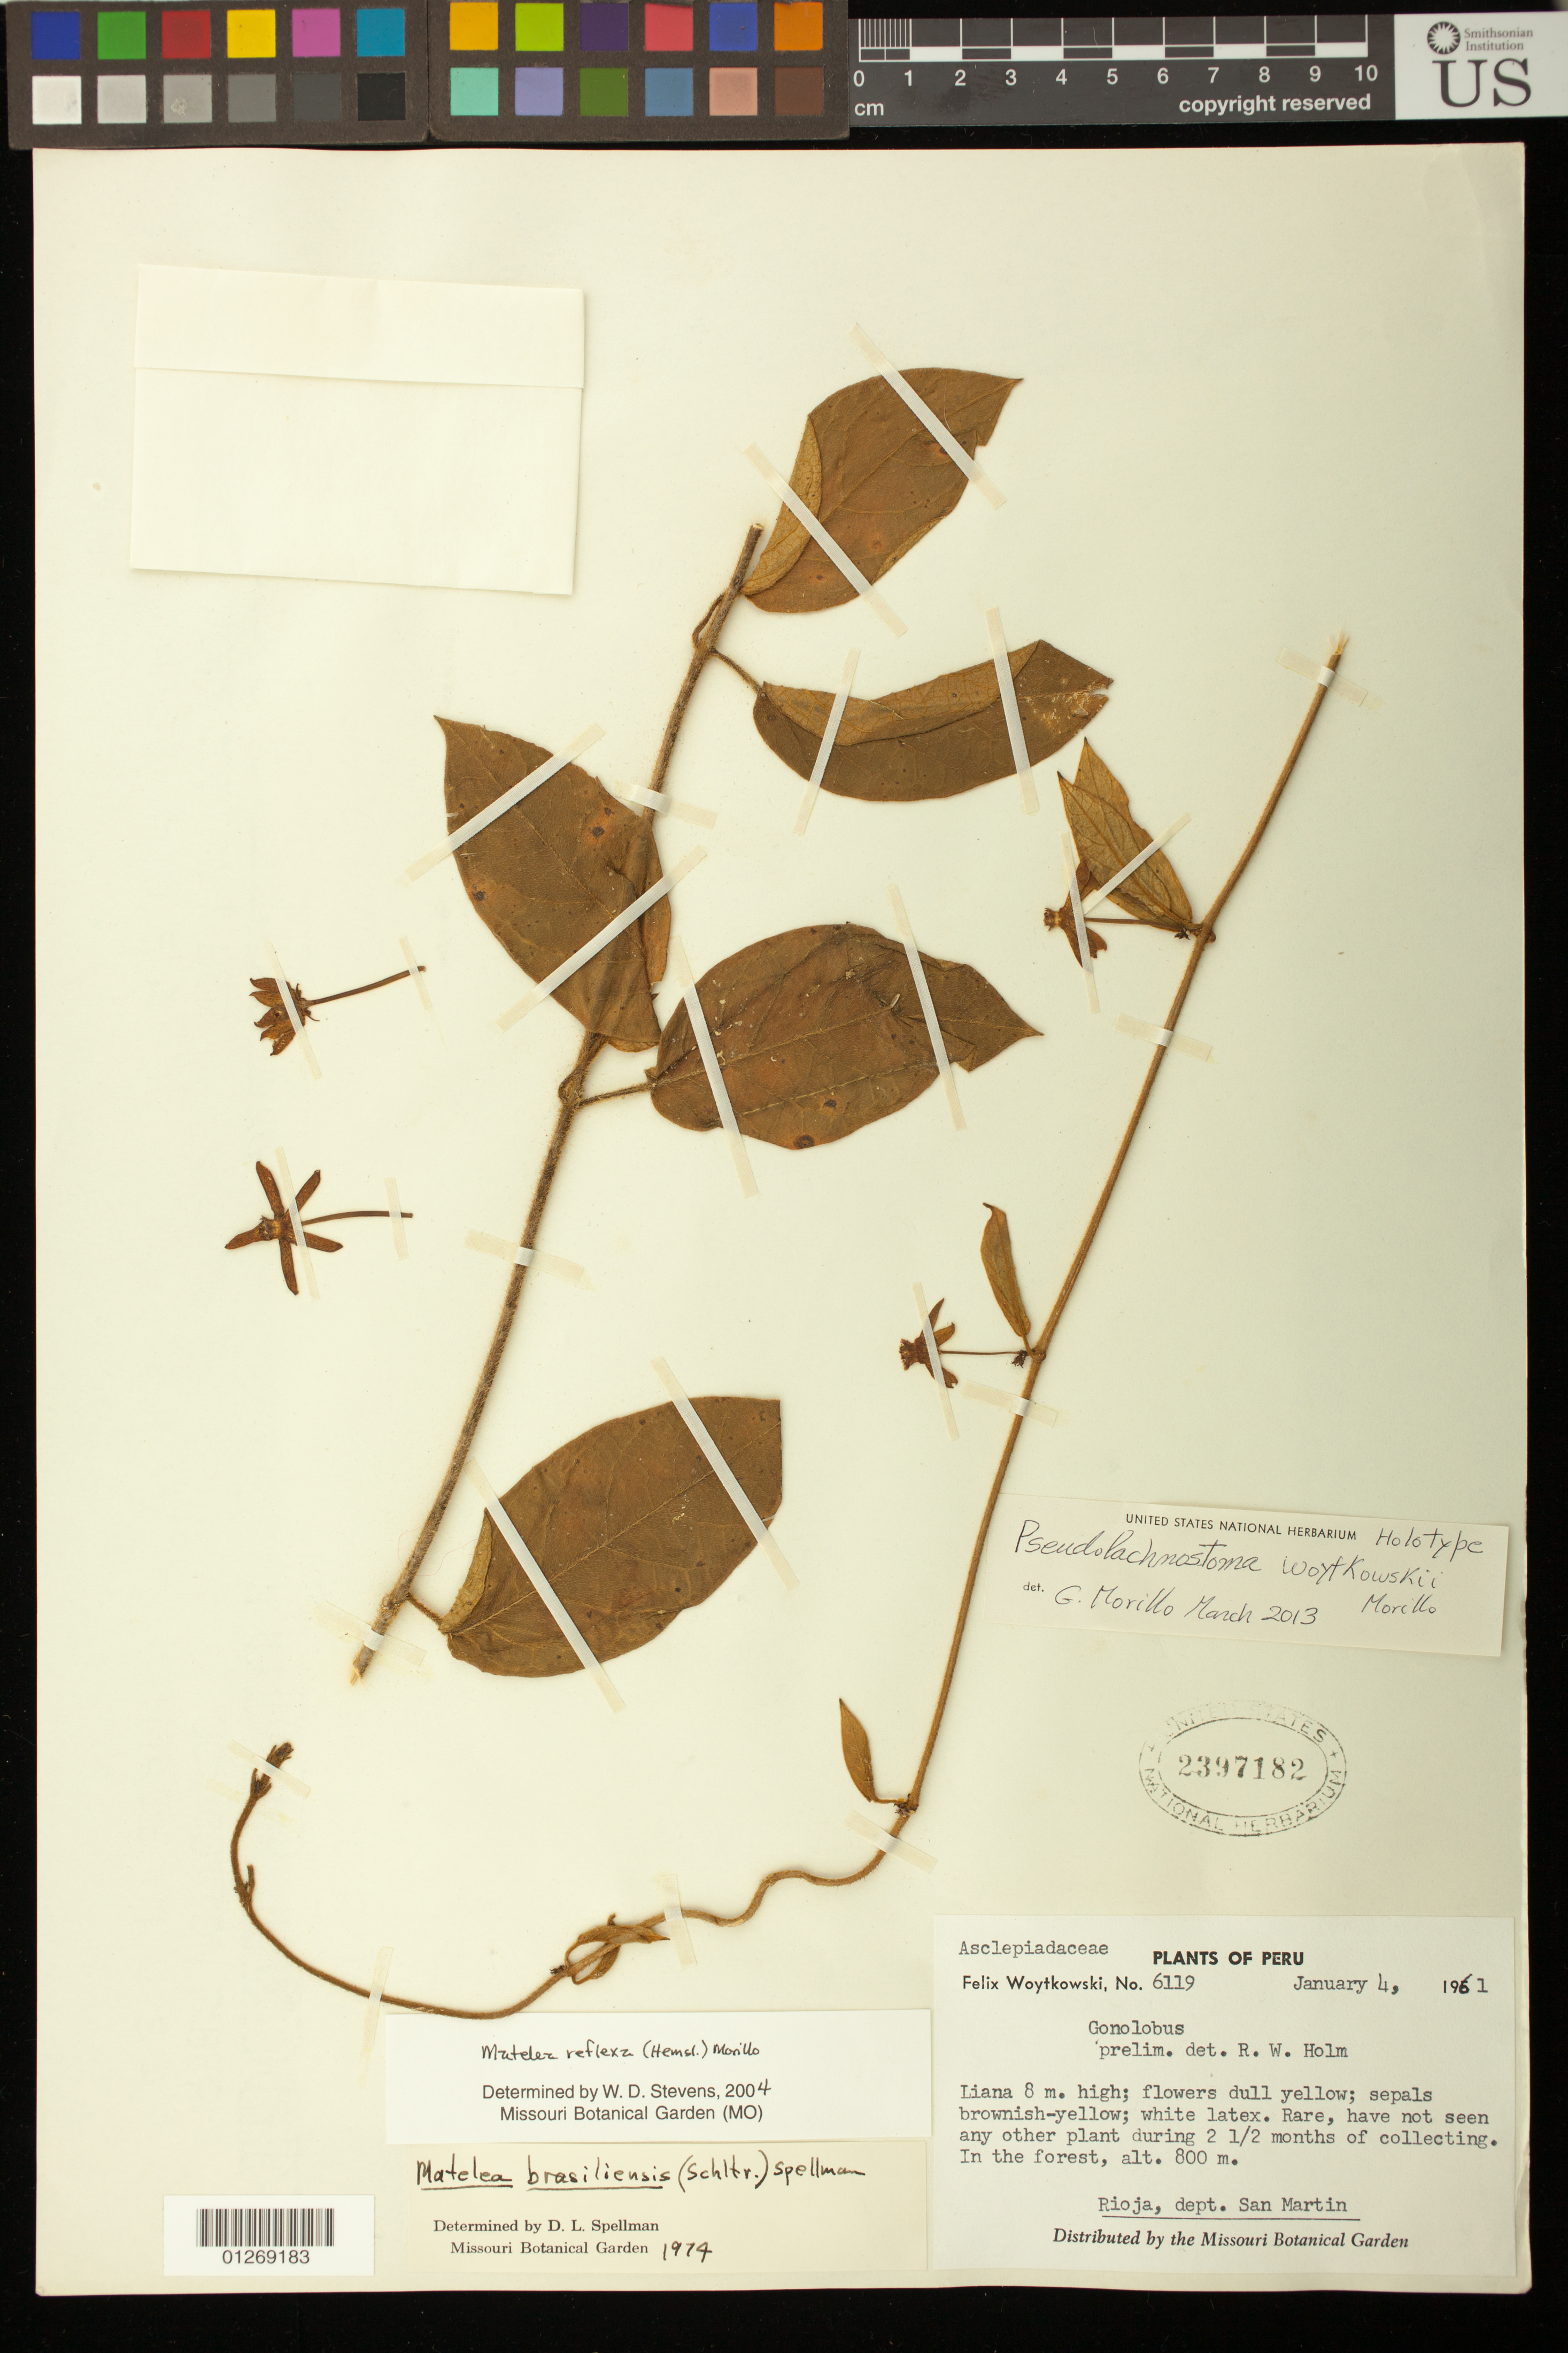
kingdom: Plantae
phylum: Tracheophyta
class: Magnoliopsida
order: Gentianales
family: Apocynaceae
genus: Pseudolachnostoma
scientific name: Pseudolachnostoma woytkowskii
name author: Morillo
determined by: Morillo, G.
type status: Holotype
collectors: F. Woytkowski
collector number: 6119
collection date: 1961-01-04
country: Peru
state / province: San Martín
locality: Rioja, dept. San Martin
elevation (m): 800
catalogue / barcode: US 2397182